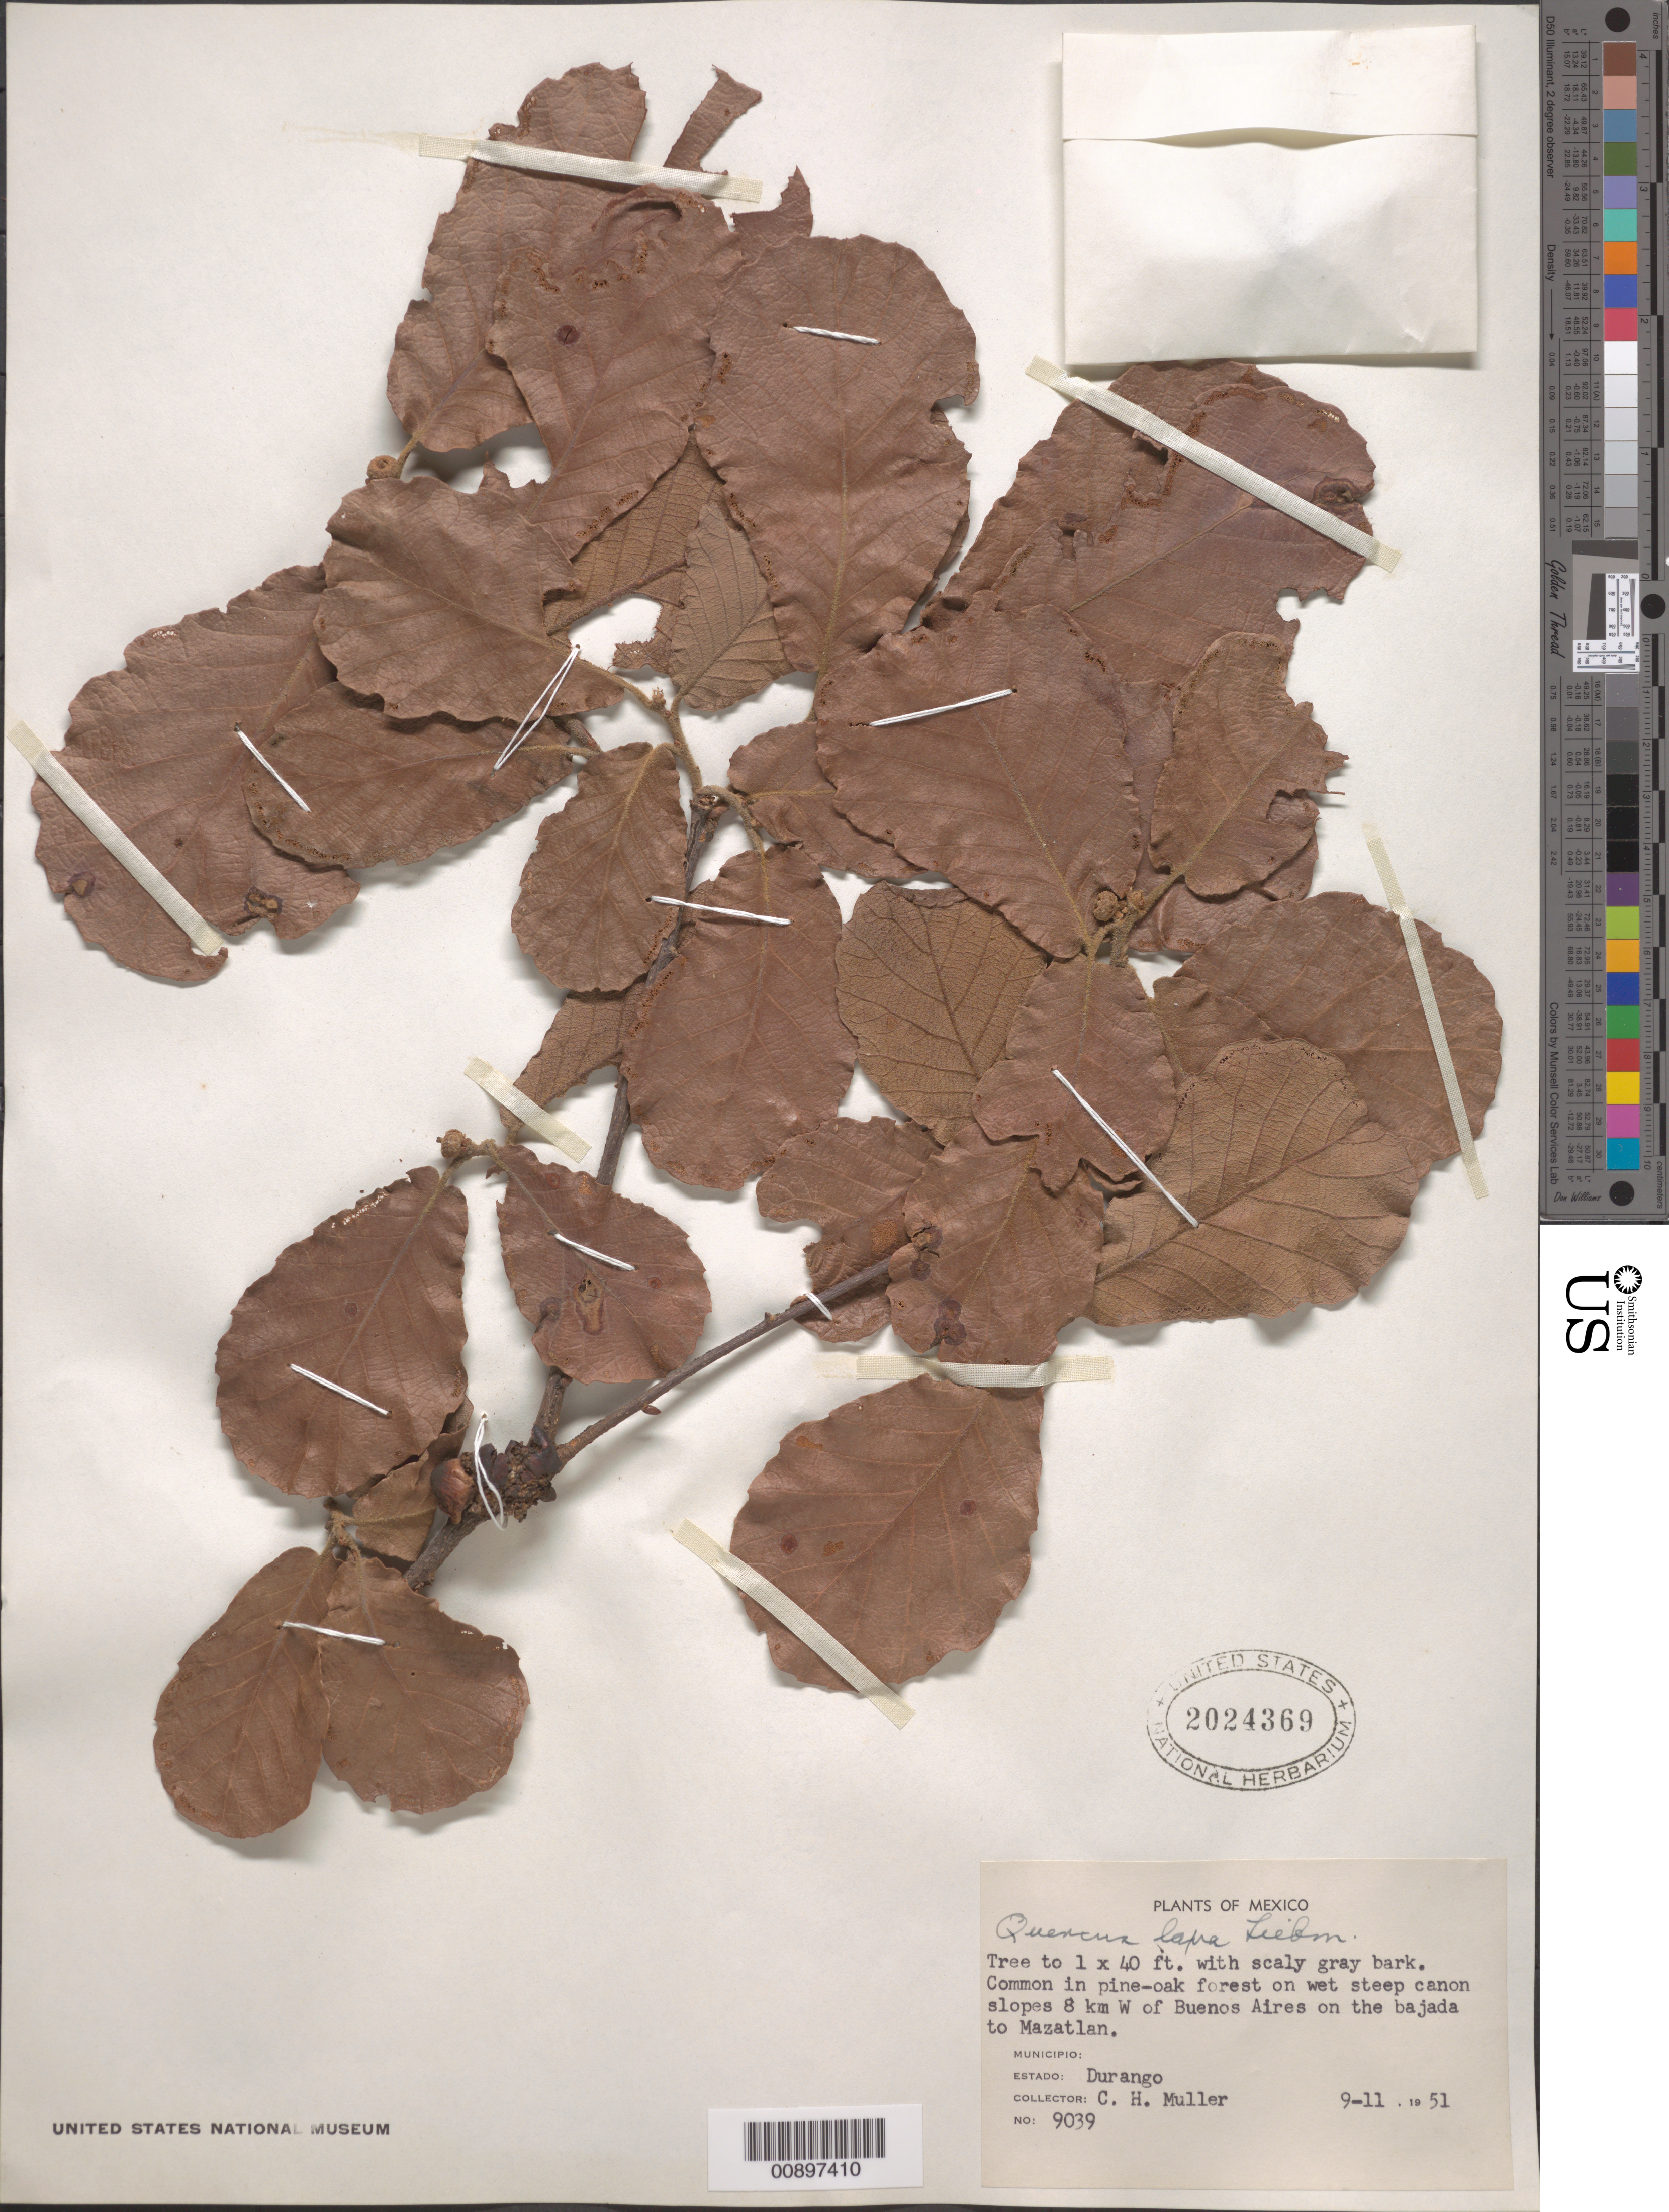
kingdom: Plantae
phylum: Tracheophyta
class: Magnoliopsida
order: Fagales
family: Fagaceae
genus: Quercus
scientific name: Quercus laxa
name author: Liebm.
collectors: C. H. Muller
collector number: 9039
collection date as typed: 11 Sep 1951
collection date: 1951-09-11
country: Mexico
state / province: Durango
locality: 8 km W of Buenos Aires on the bajada to Mazatlan.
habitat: Common in pine-oak forest on wet steep cañon slopes.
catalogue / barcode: US 2024369